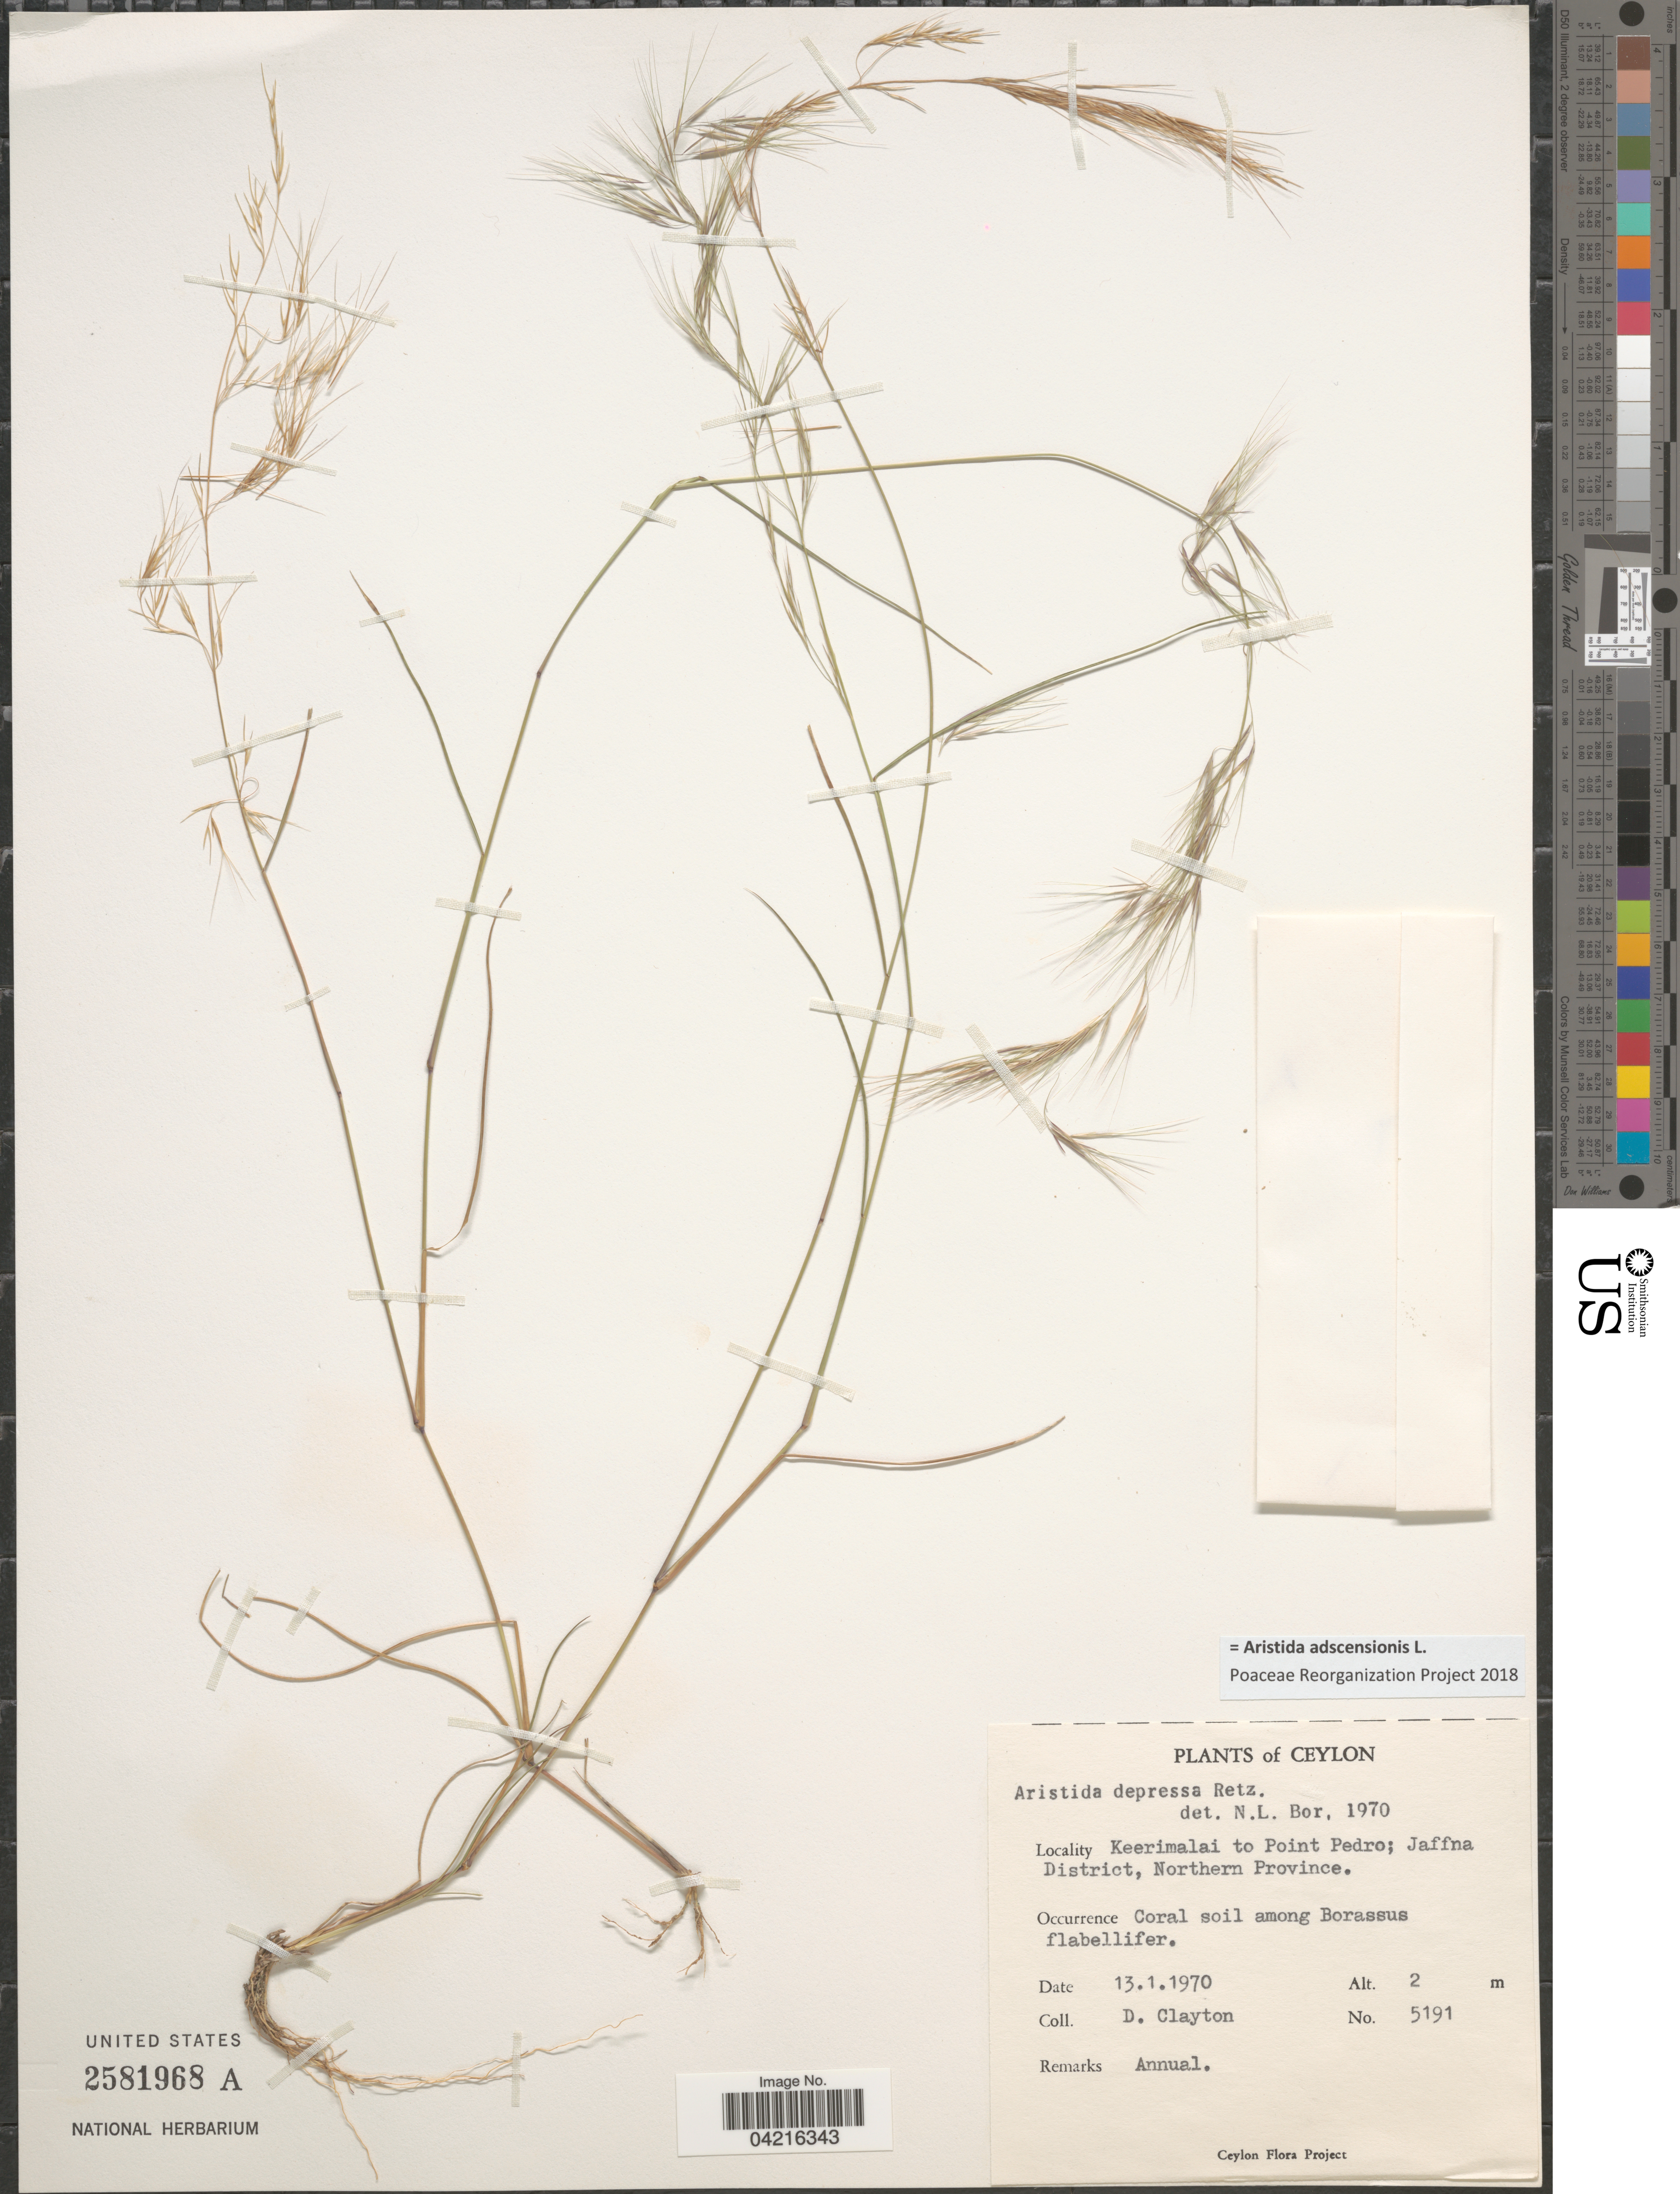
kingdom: Plantae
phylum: Tracheophyta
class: Liliopsida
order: Poales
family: Poaceae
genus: Aristida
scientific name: Aristida adscensionis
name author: L.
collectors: D. Clayton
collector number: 5191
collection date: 1970-01-13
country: Sri Lanka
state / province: Northern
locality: Ceylon. Keerimalai to Point Pedro; Jaffna District. Coral soil among Borassus flabellifer.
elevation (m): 2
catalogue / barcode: US 2581968A